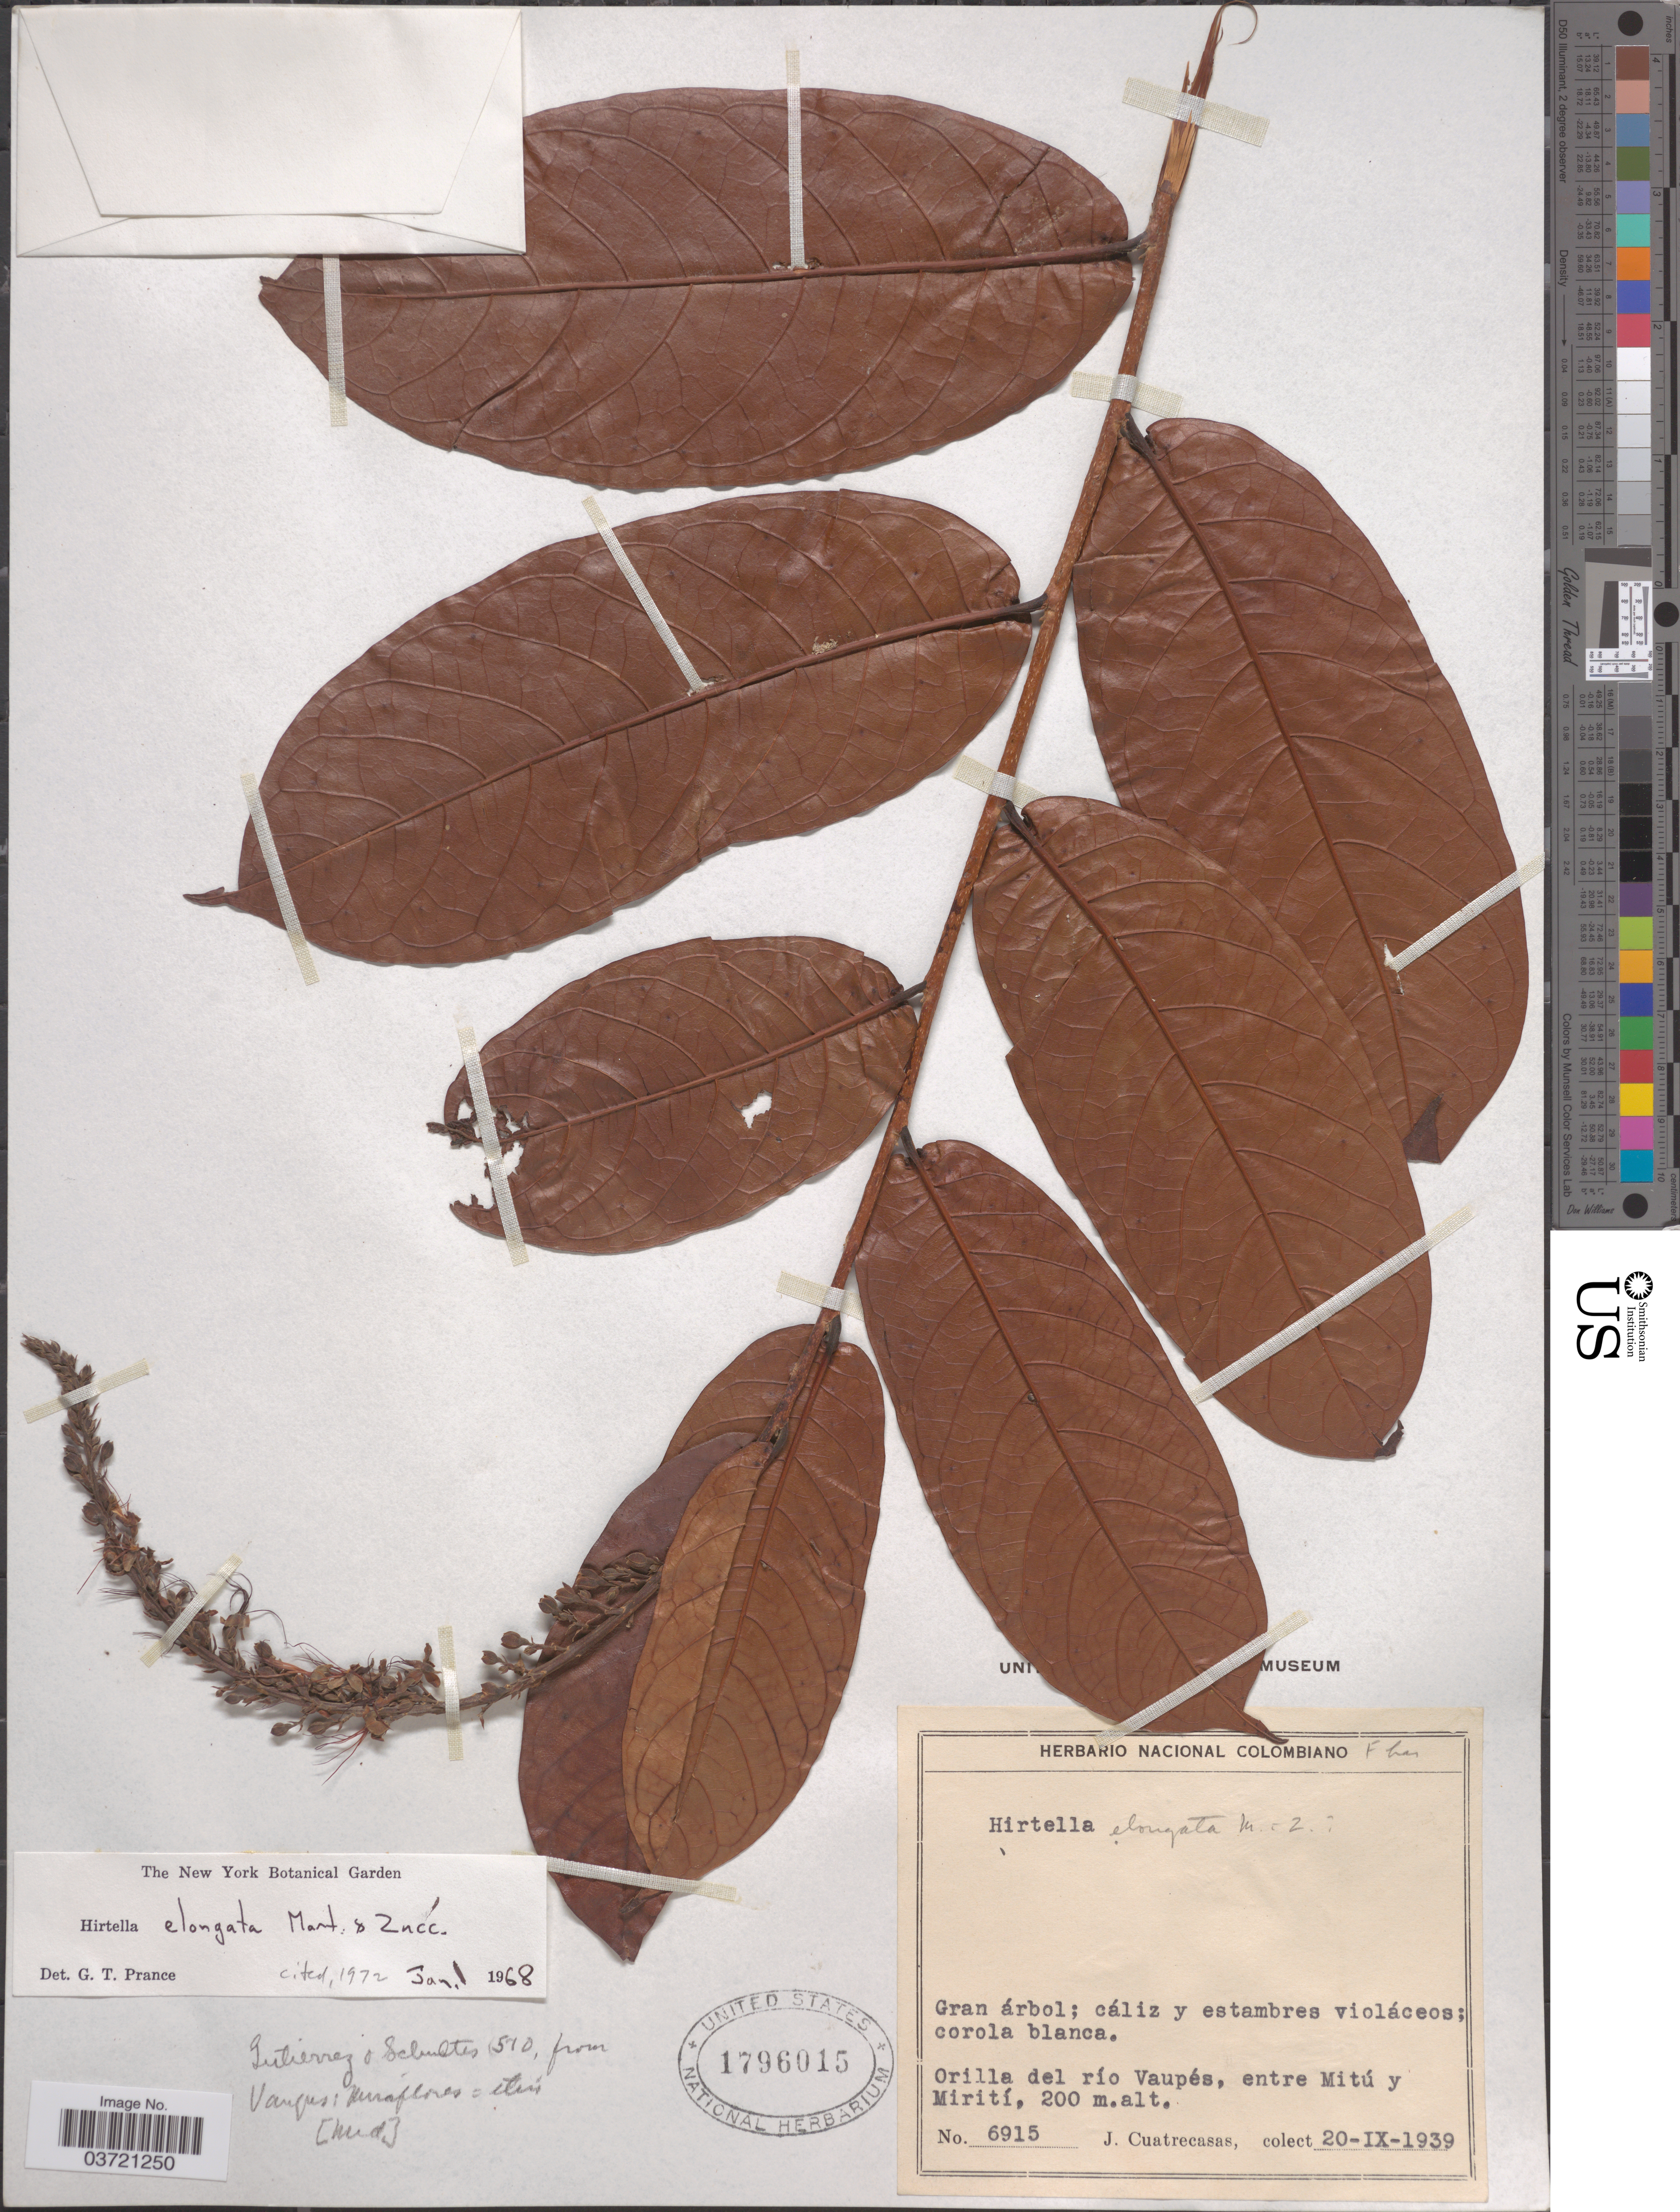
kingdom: Plantae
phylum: Tracheophyta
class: Magnoliopsida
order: Malpighiales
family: Chrysobalanaceae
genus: Hirtella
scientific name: Hirtella elongata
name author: Mart. & Zucc.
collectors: J. Cuatrecasas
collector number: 6915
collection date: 1939-09-20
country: Colombia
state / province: Vaupés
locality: Orilla del río Vaupés, entre Mitú y Mirití.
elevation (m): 200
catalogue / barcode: US 1796015